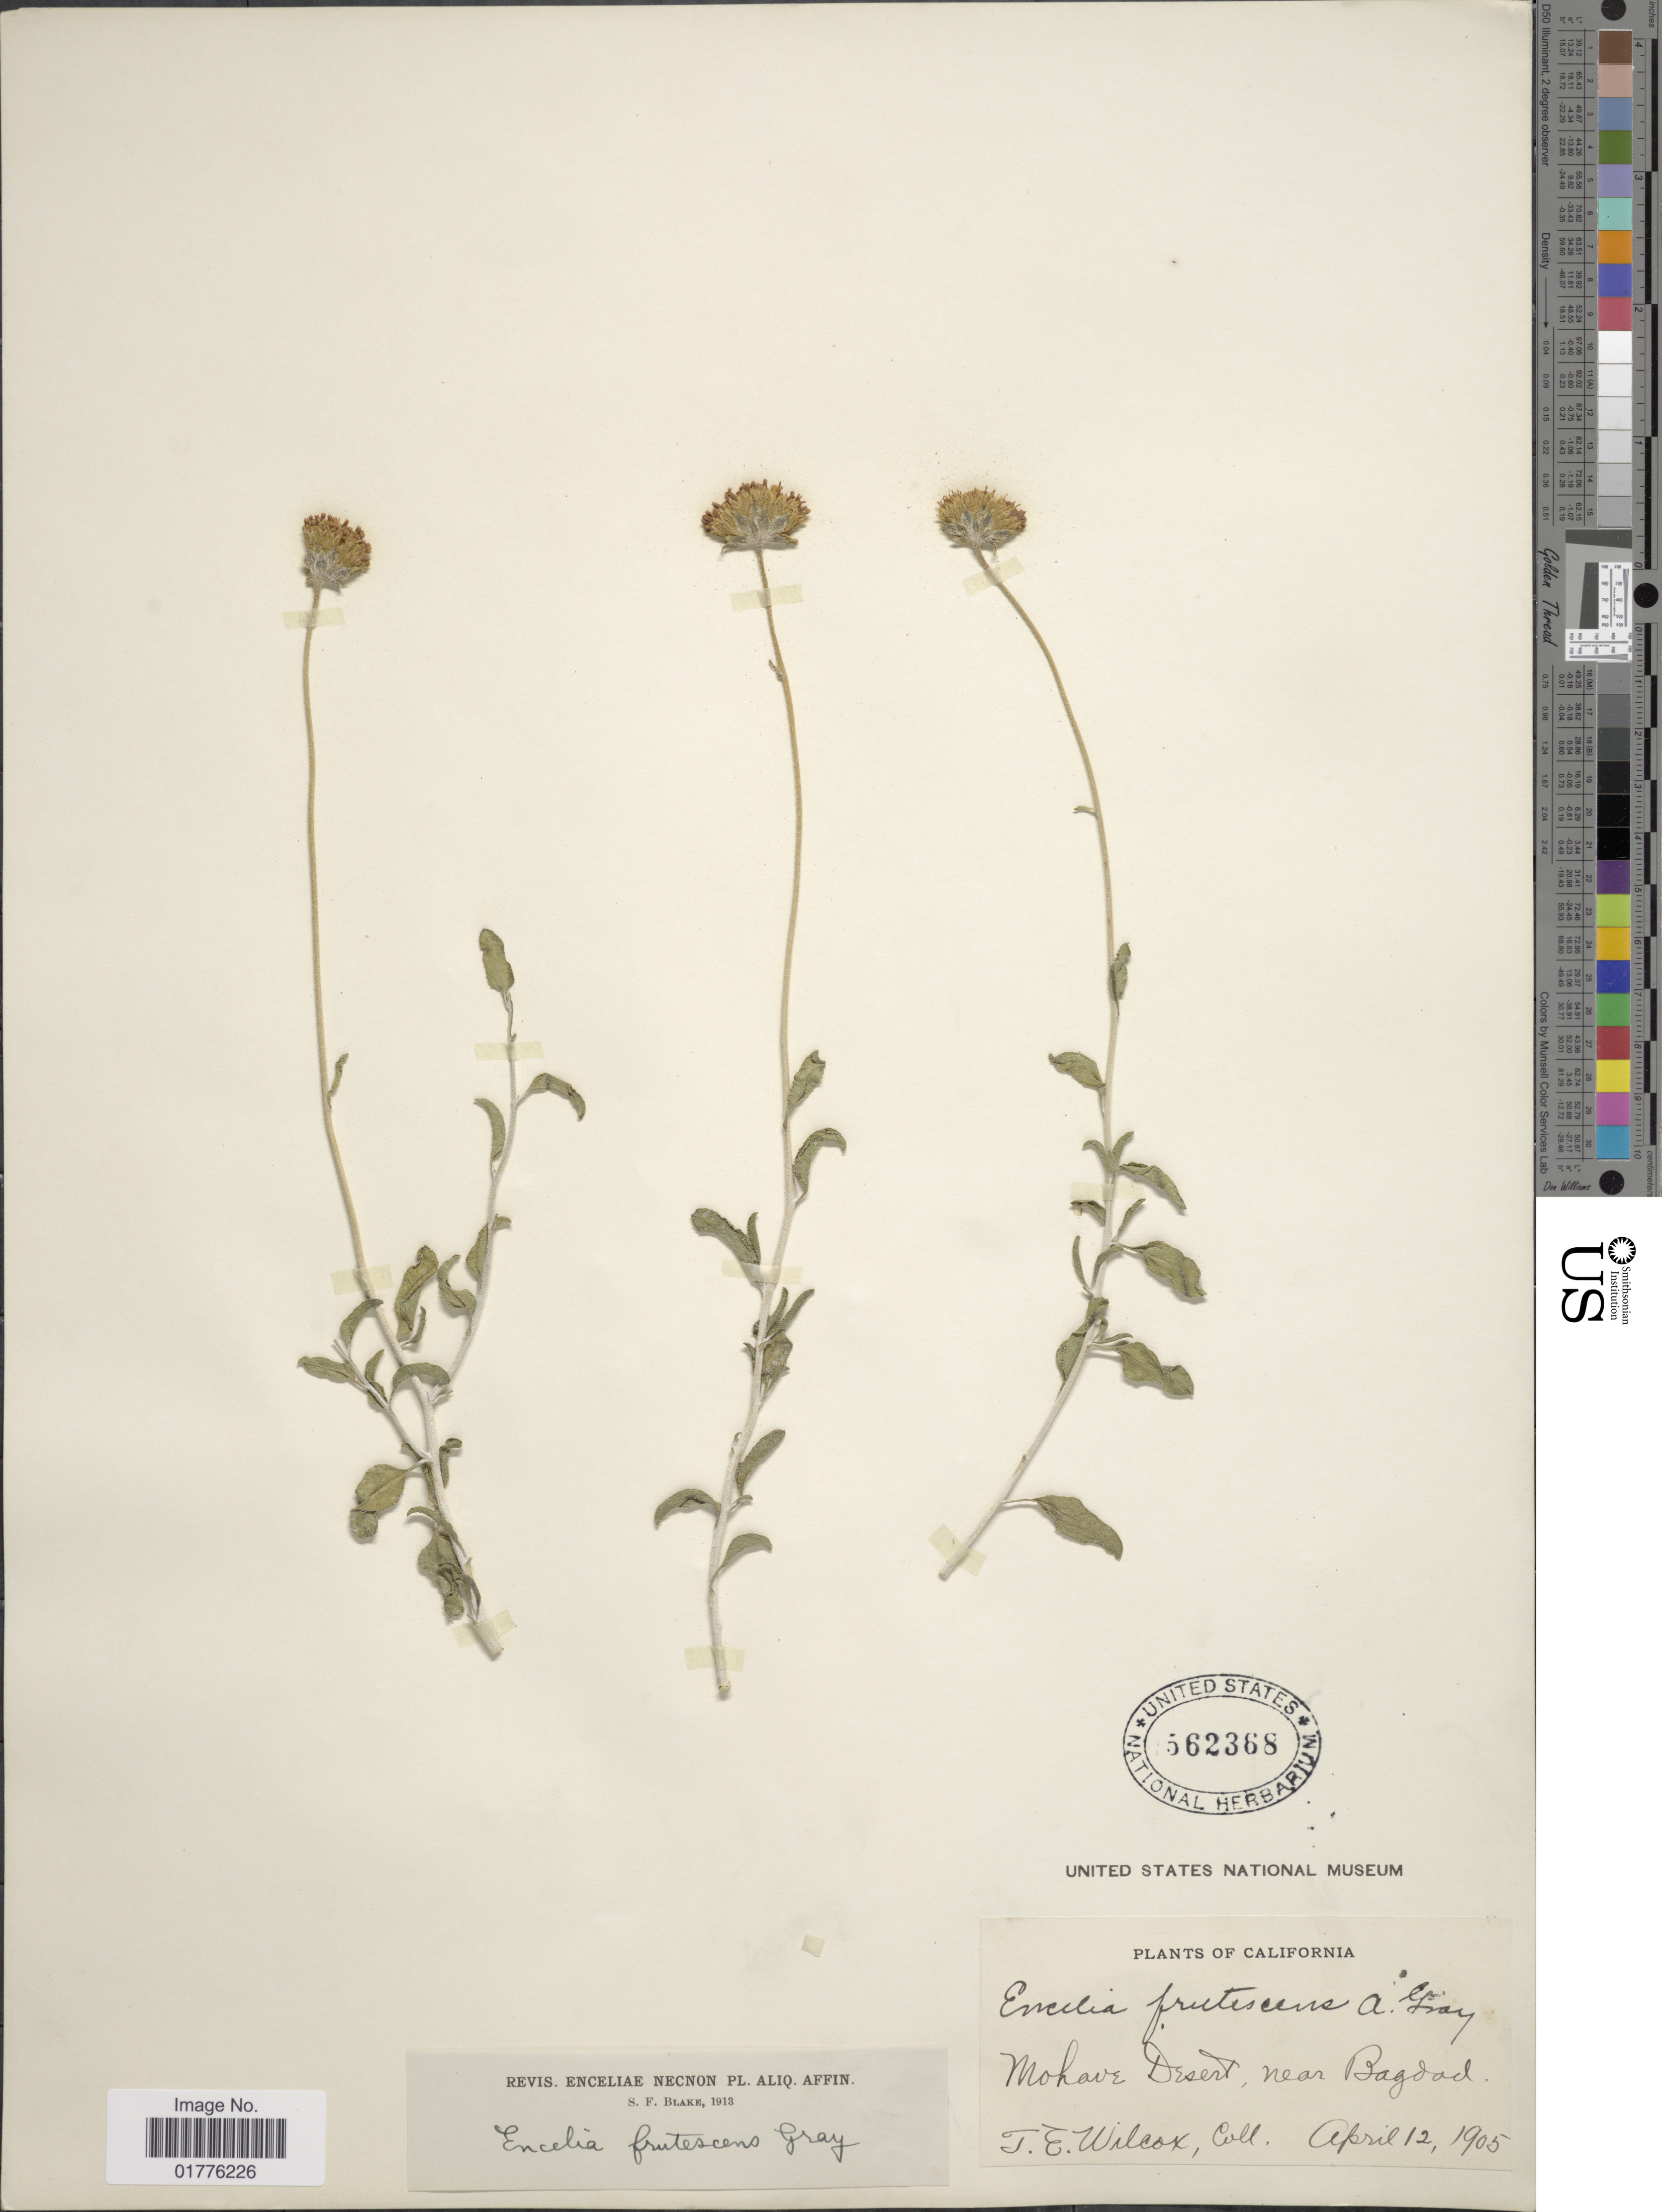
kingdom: Plantae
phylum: Tracheophyta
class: Magnoliopsida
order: Asterales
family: Asteraceae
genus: Encelia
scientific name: Encelia frutescens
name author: (A. Gray) A. Gray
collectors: T. E. Wilcox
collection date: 1905-04-12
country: United States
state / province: California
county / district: Kern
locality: Mohave Desert, near Bagdad. California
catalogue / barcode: US 562368